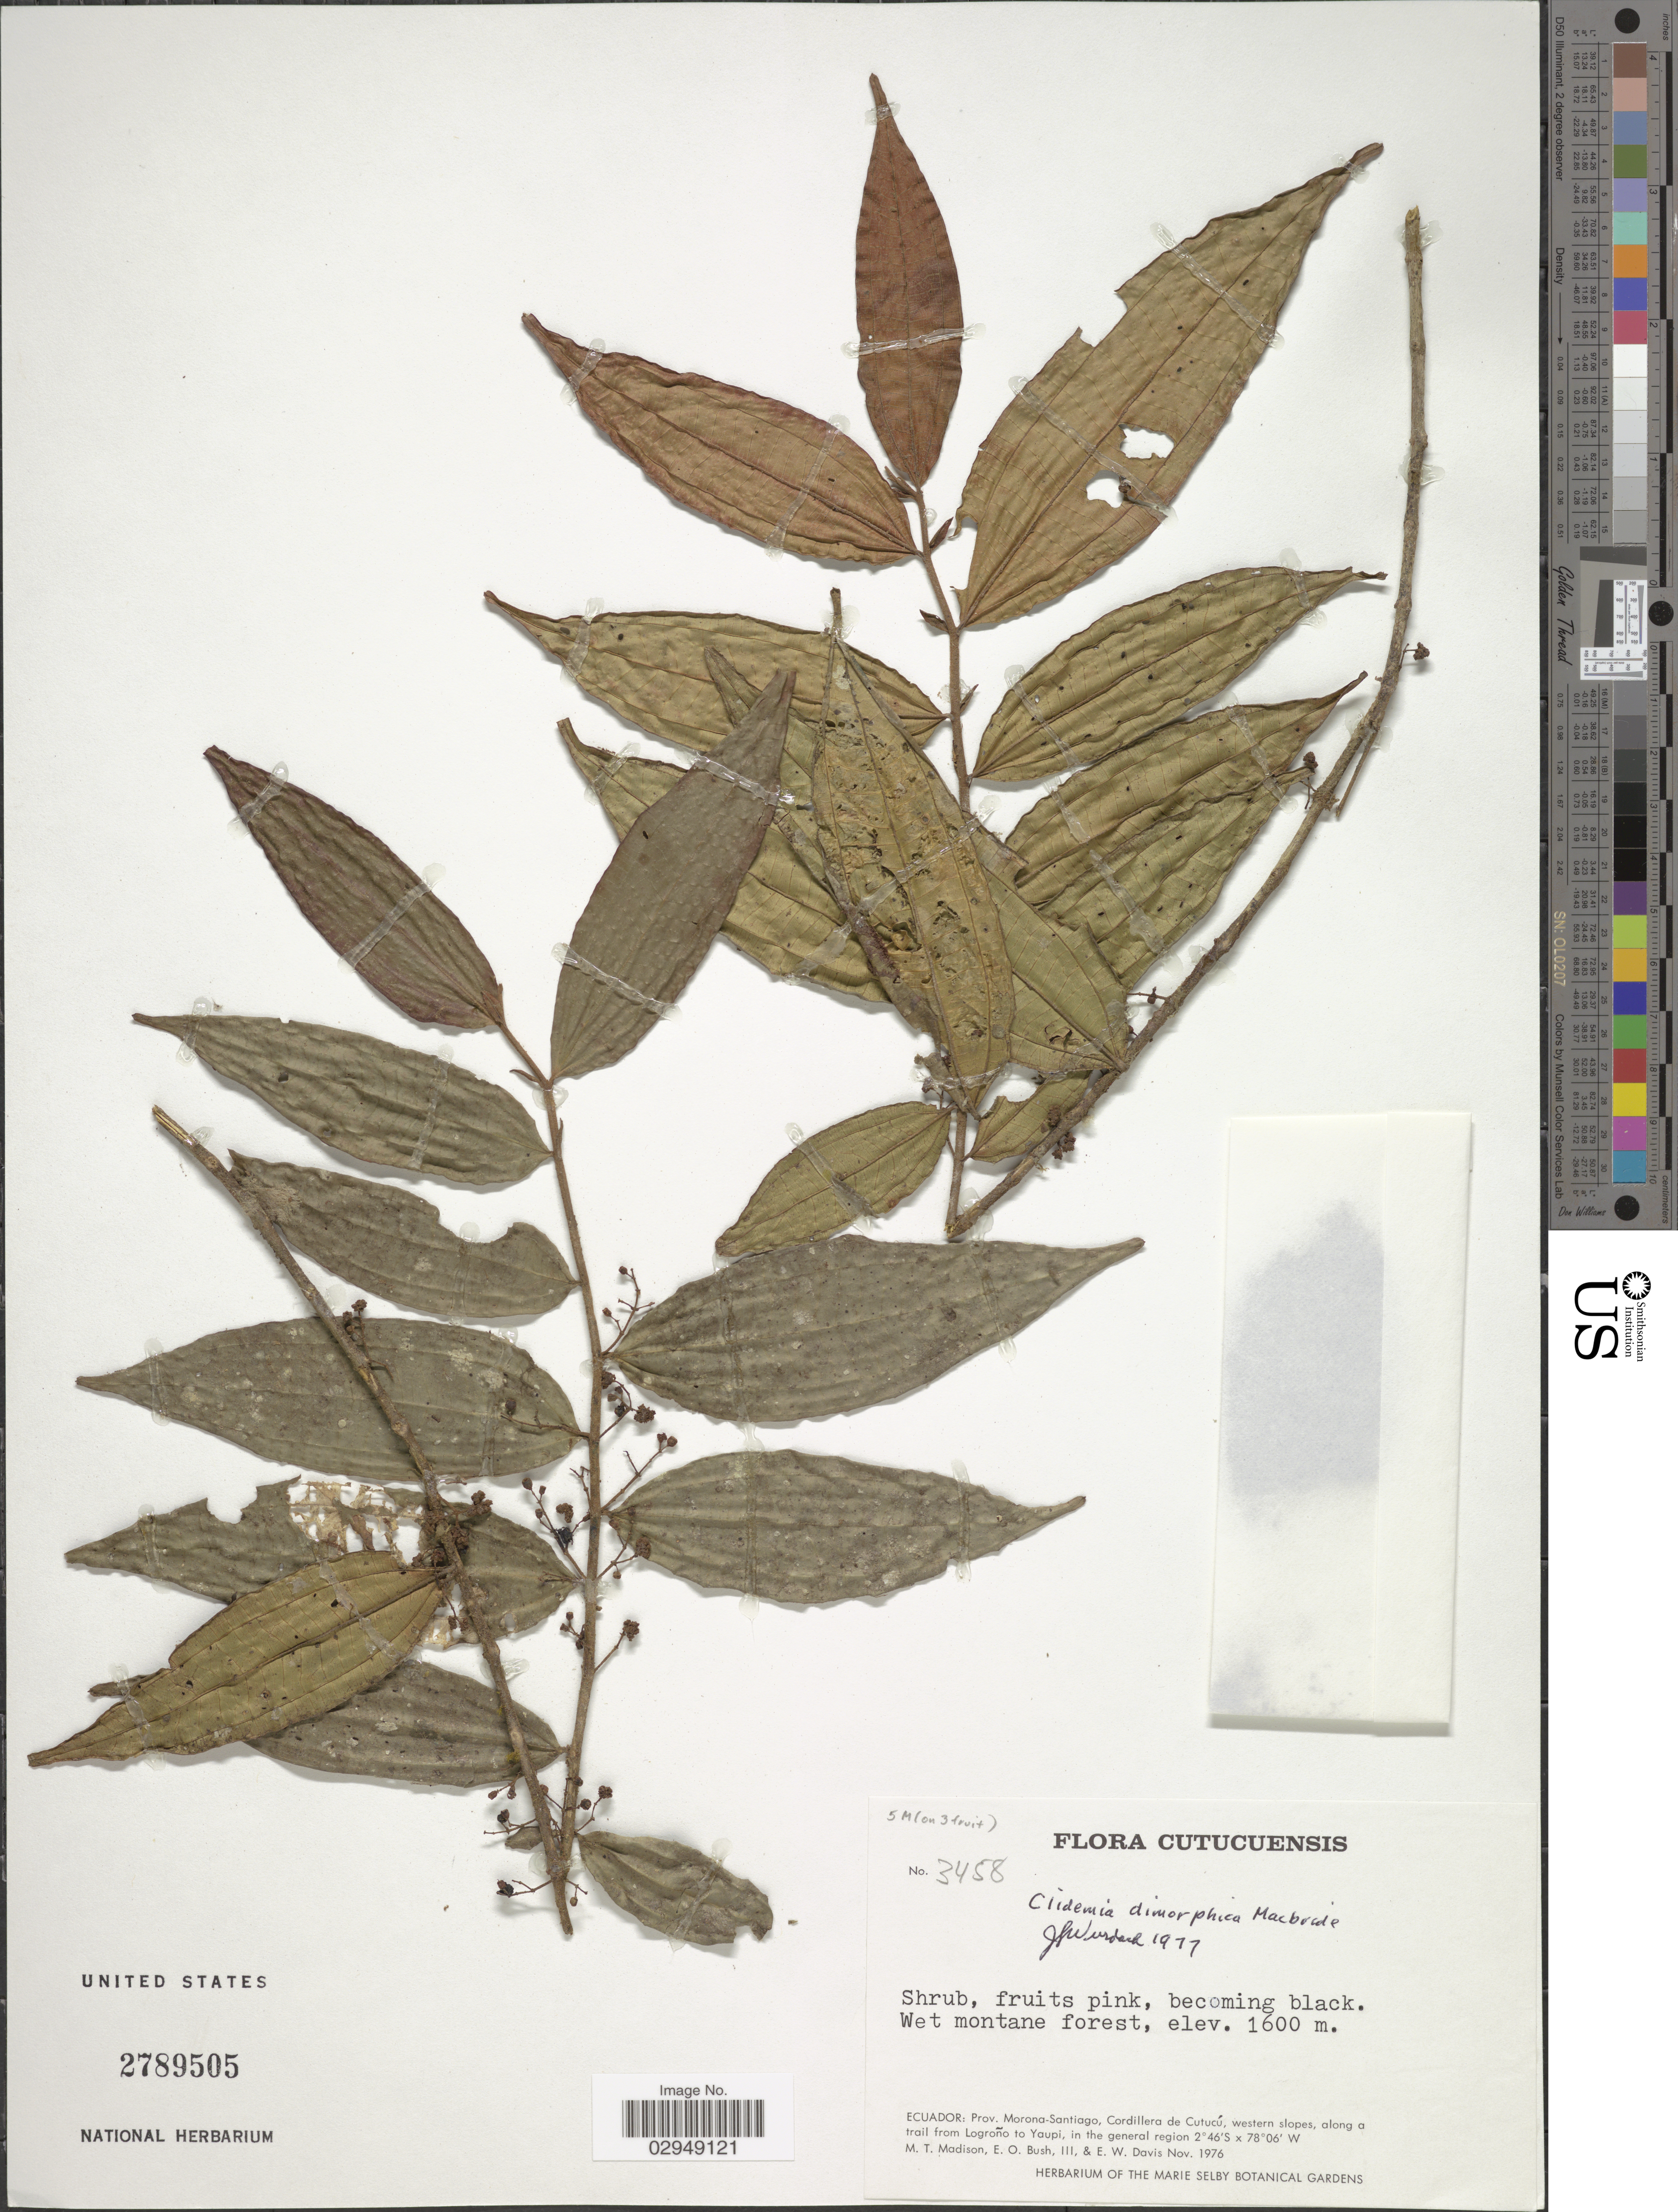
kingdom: Plantae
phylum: Tracheophyta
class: Magnoliopsida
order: Myrtales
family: Melastomataceae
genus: Clidemia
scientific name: Clidemia dimorphica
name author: J.F. Macbr.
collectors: M. T. Madison, E. O. Bush & E. W. Davis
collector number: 3458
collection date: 1976-11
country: Ecuador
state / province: Morona-Santiago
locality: Cordillera de Cutucú, western slopes, along a trail from Logroño to Yaupi, in the general region.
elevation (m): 1600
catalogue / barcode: US 2789505